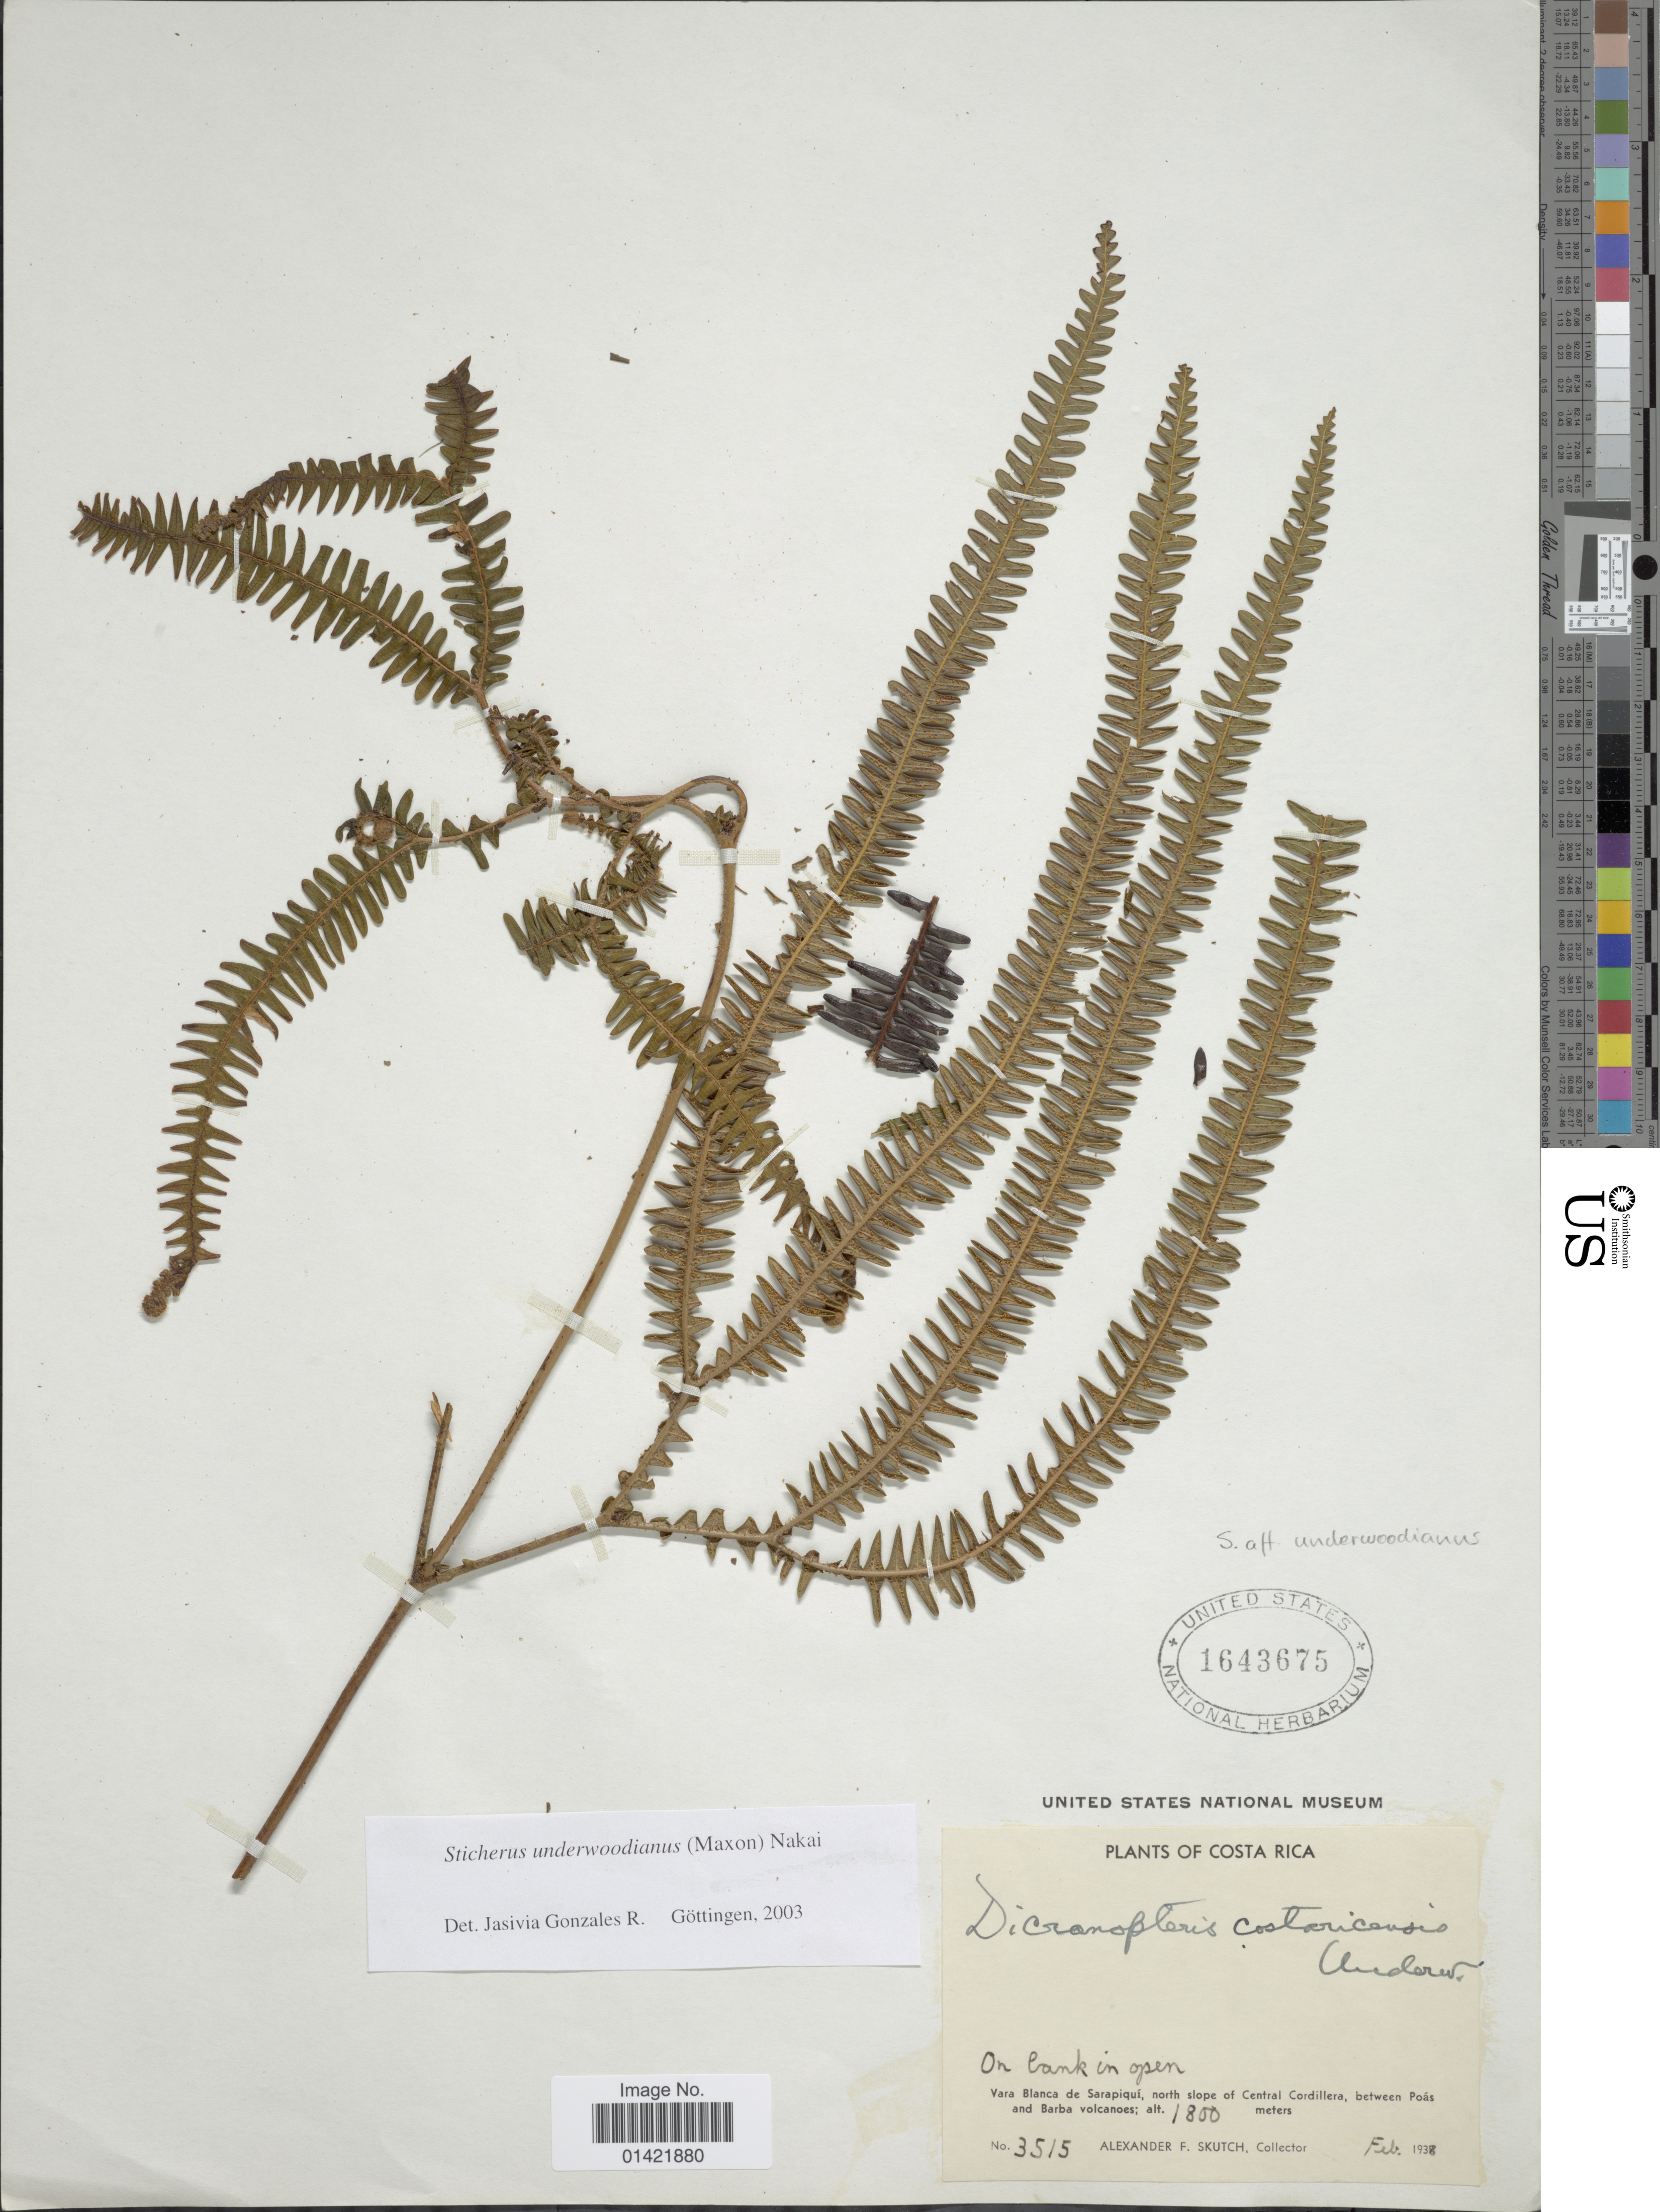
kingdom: Plantae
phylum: Tracheophyta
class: Polypodiopsida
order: Gleicheniales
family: Gleicheniaceae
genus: Sticherus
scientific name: Sticherus underwoodianus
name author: (Maxon) Nakai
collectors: A. F. Skutch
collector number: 3515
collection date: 1938-02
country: Costa Rica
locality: Vara Blanca de Sarapiqui, north slope of Central Cordillera, between Poas and Barba volcanoes.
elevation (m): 1800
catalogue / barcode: US 1643675